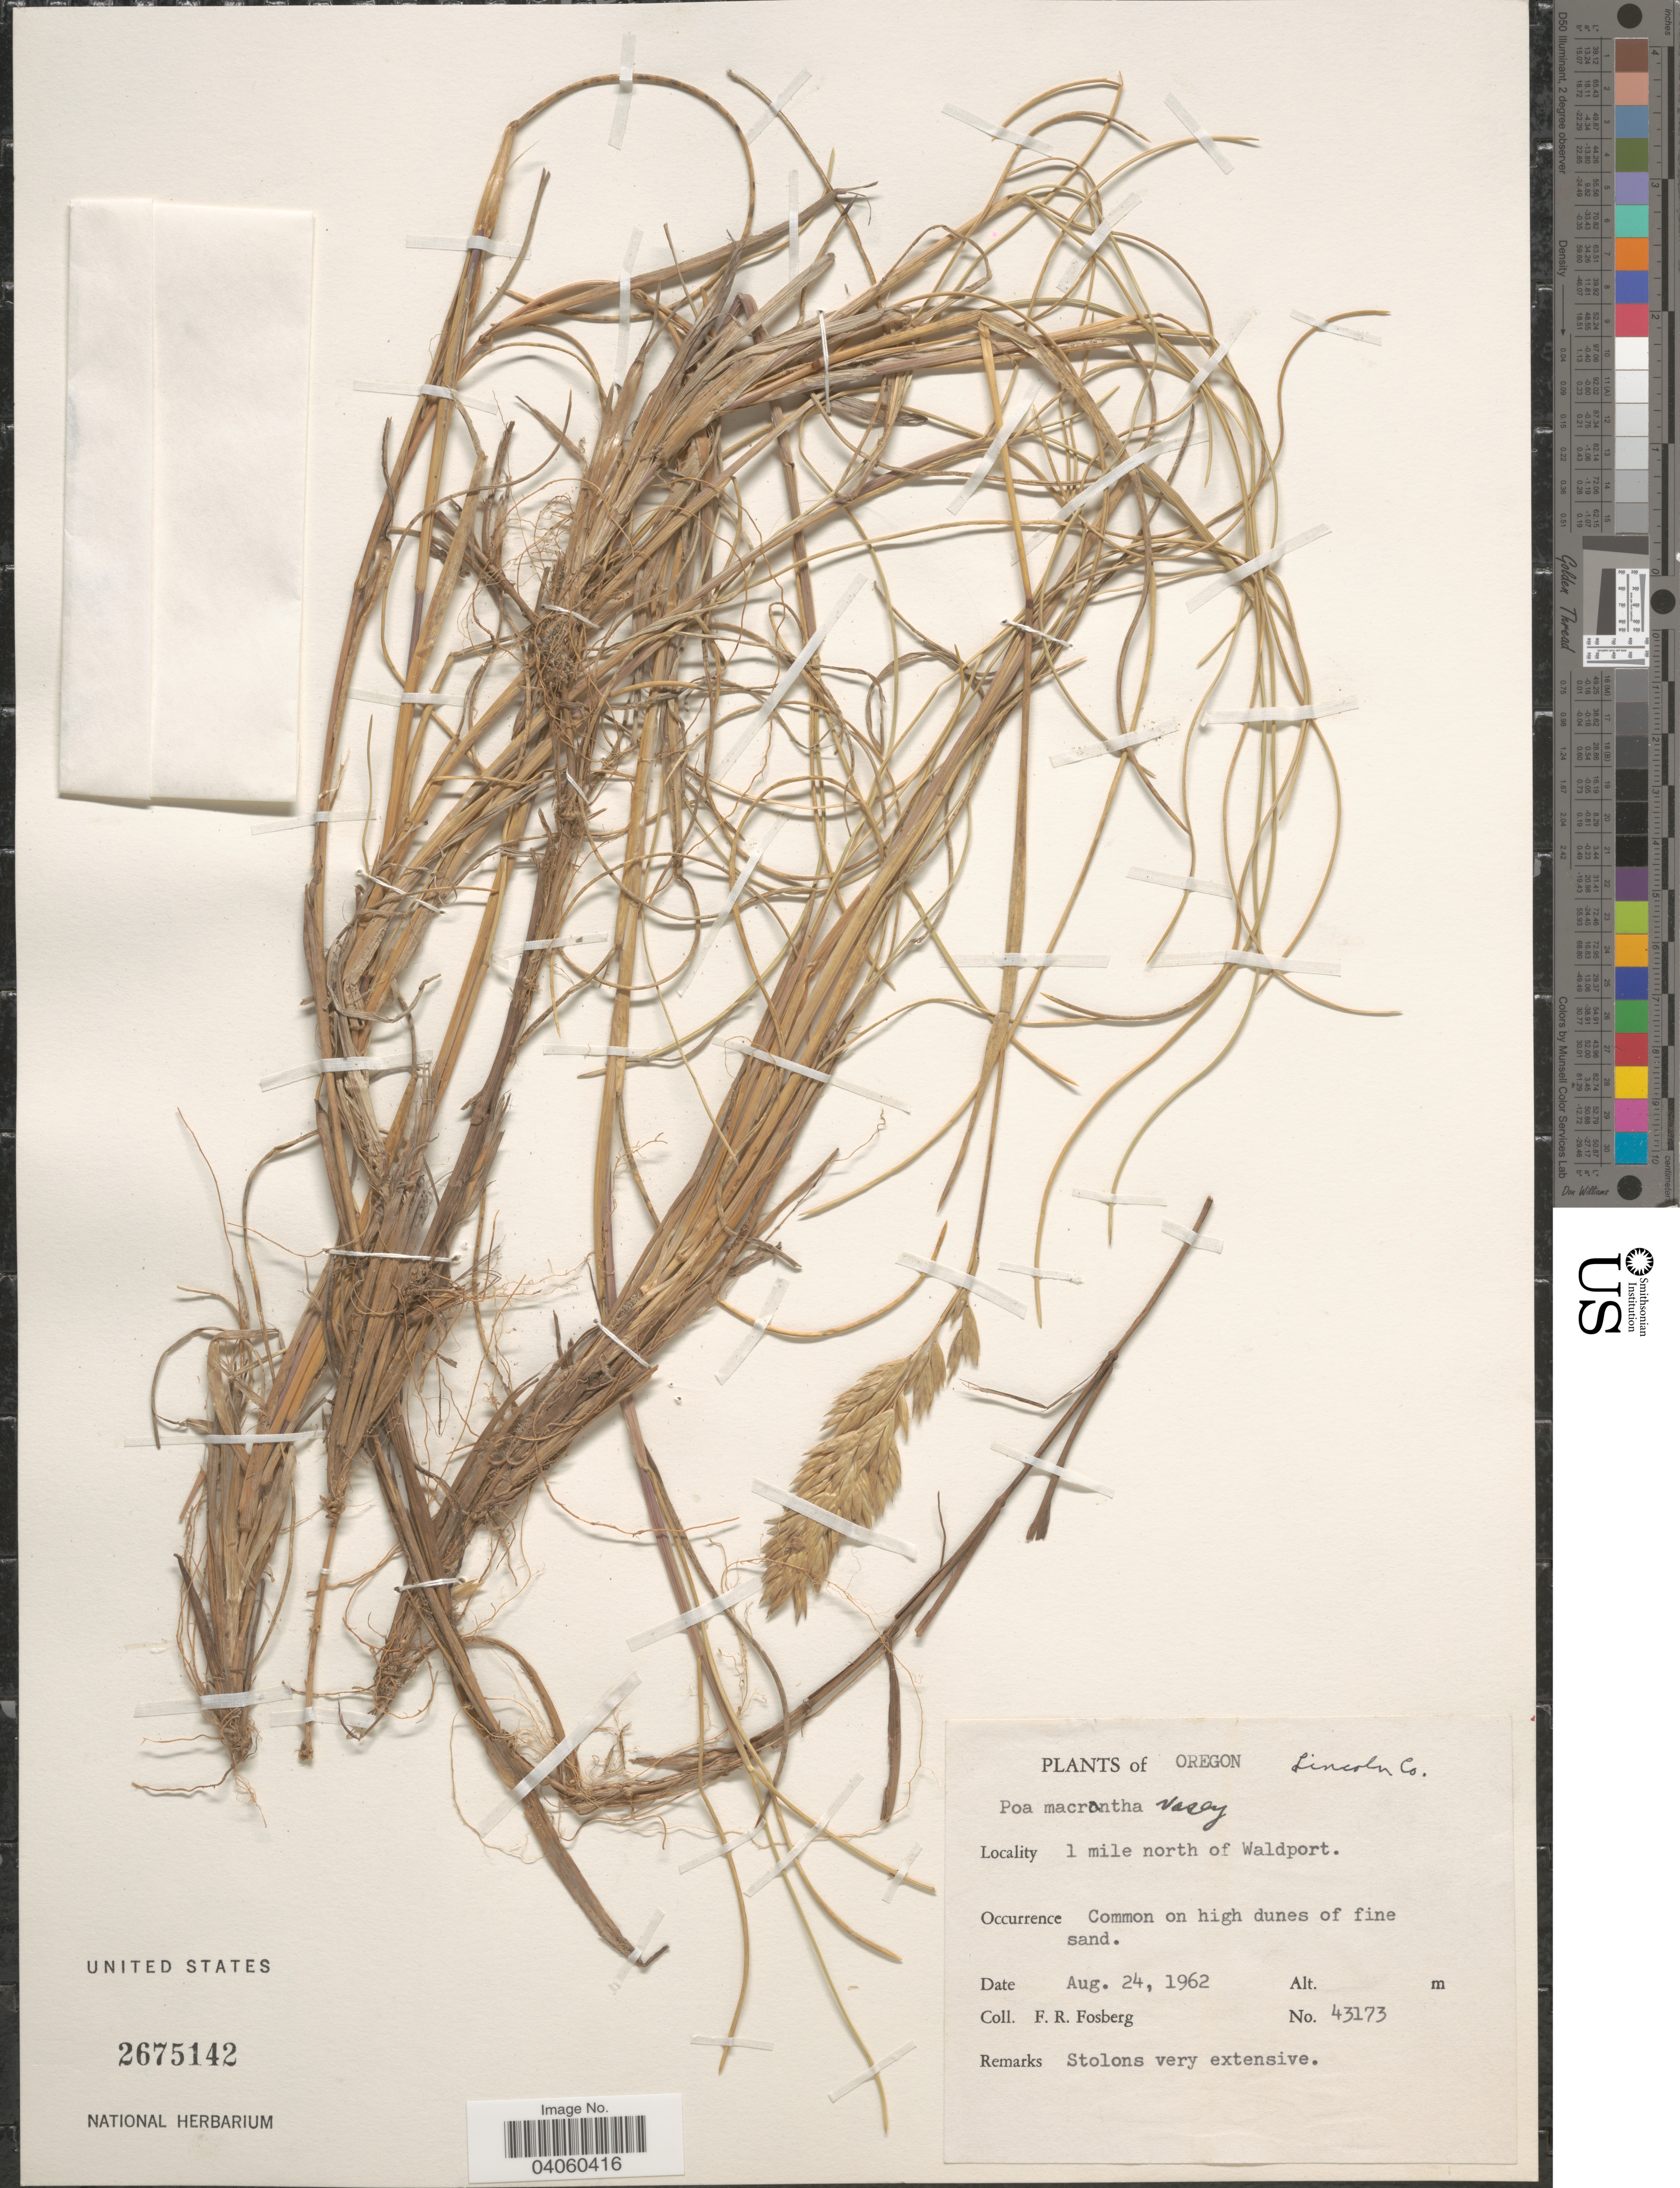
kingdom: Plantae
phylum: Tracheophyta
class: Liliopsida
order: Poales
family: Poaceae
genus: Poa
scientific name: Poa macrantha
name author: Vasey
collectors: F. R. Fosberg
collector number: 43173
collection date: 1962-08-24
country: United States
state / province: Oregon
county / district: Lincoln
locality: Lincoln Co. 1 mile north of Waldport.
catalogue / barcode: US 2675142